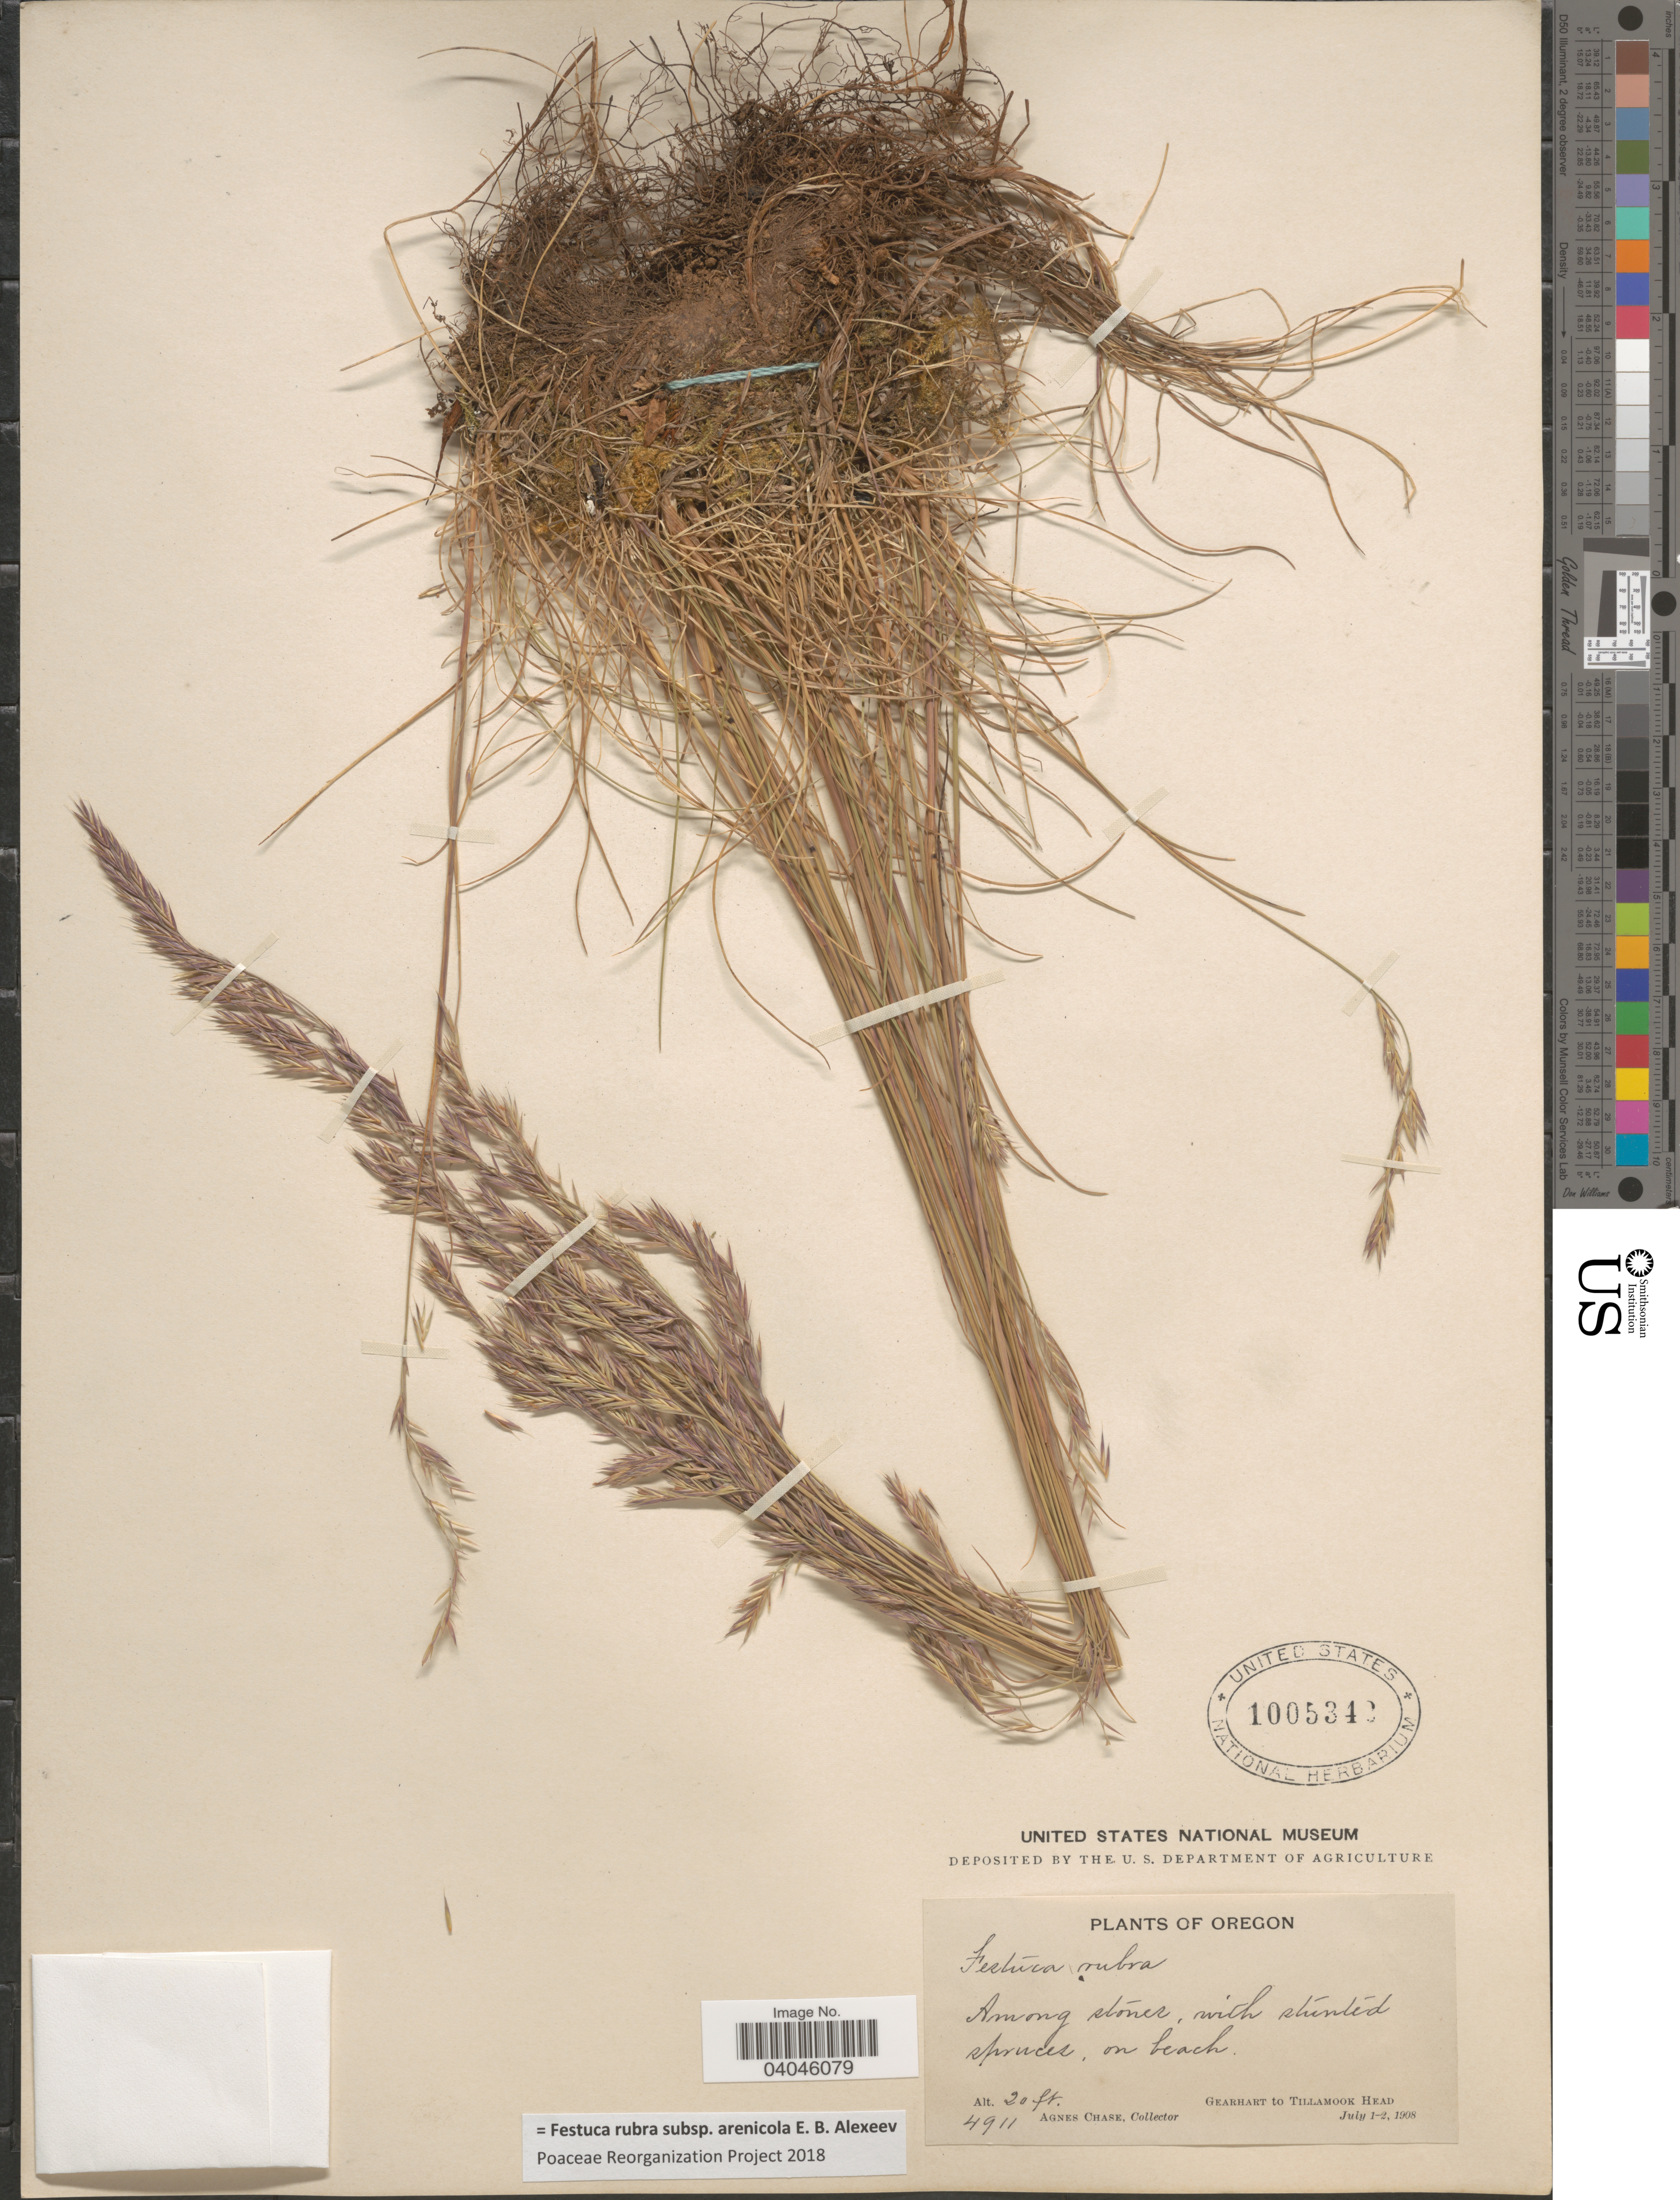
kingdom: Plantae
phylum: Tracheophyta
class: Liliopsida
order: Poales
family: Poaceae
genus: Festuca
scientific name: Festuca rubra subsp. arenicola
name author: E.B. Alexeev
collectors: A. Chase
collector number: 4911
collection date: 1908-07-01/1908-07-02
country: United States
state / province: Oregon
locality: on beach. Gearhart to Tillamook Head.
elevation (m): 6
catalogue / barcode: US 1005342